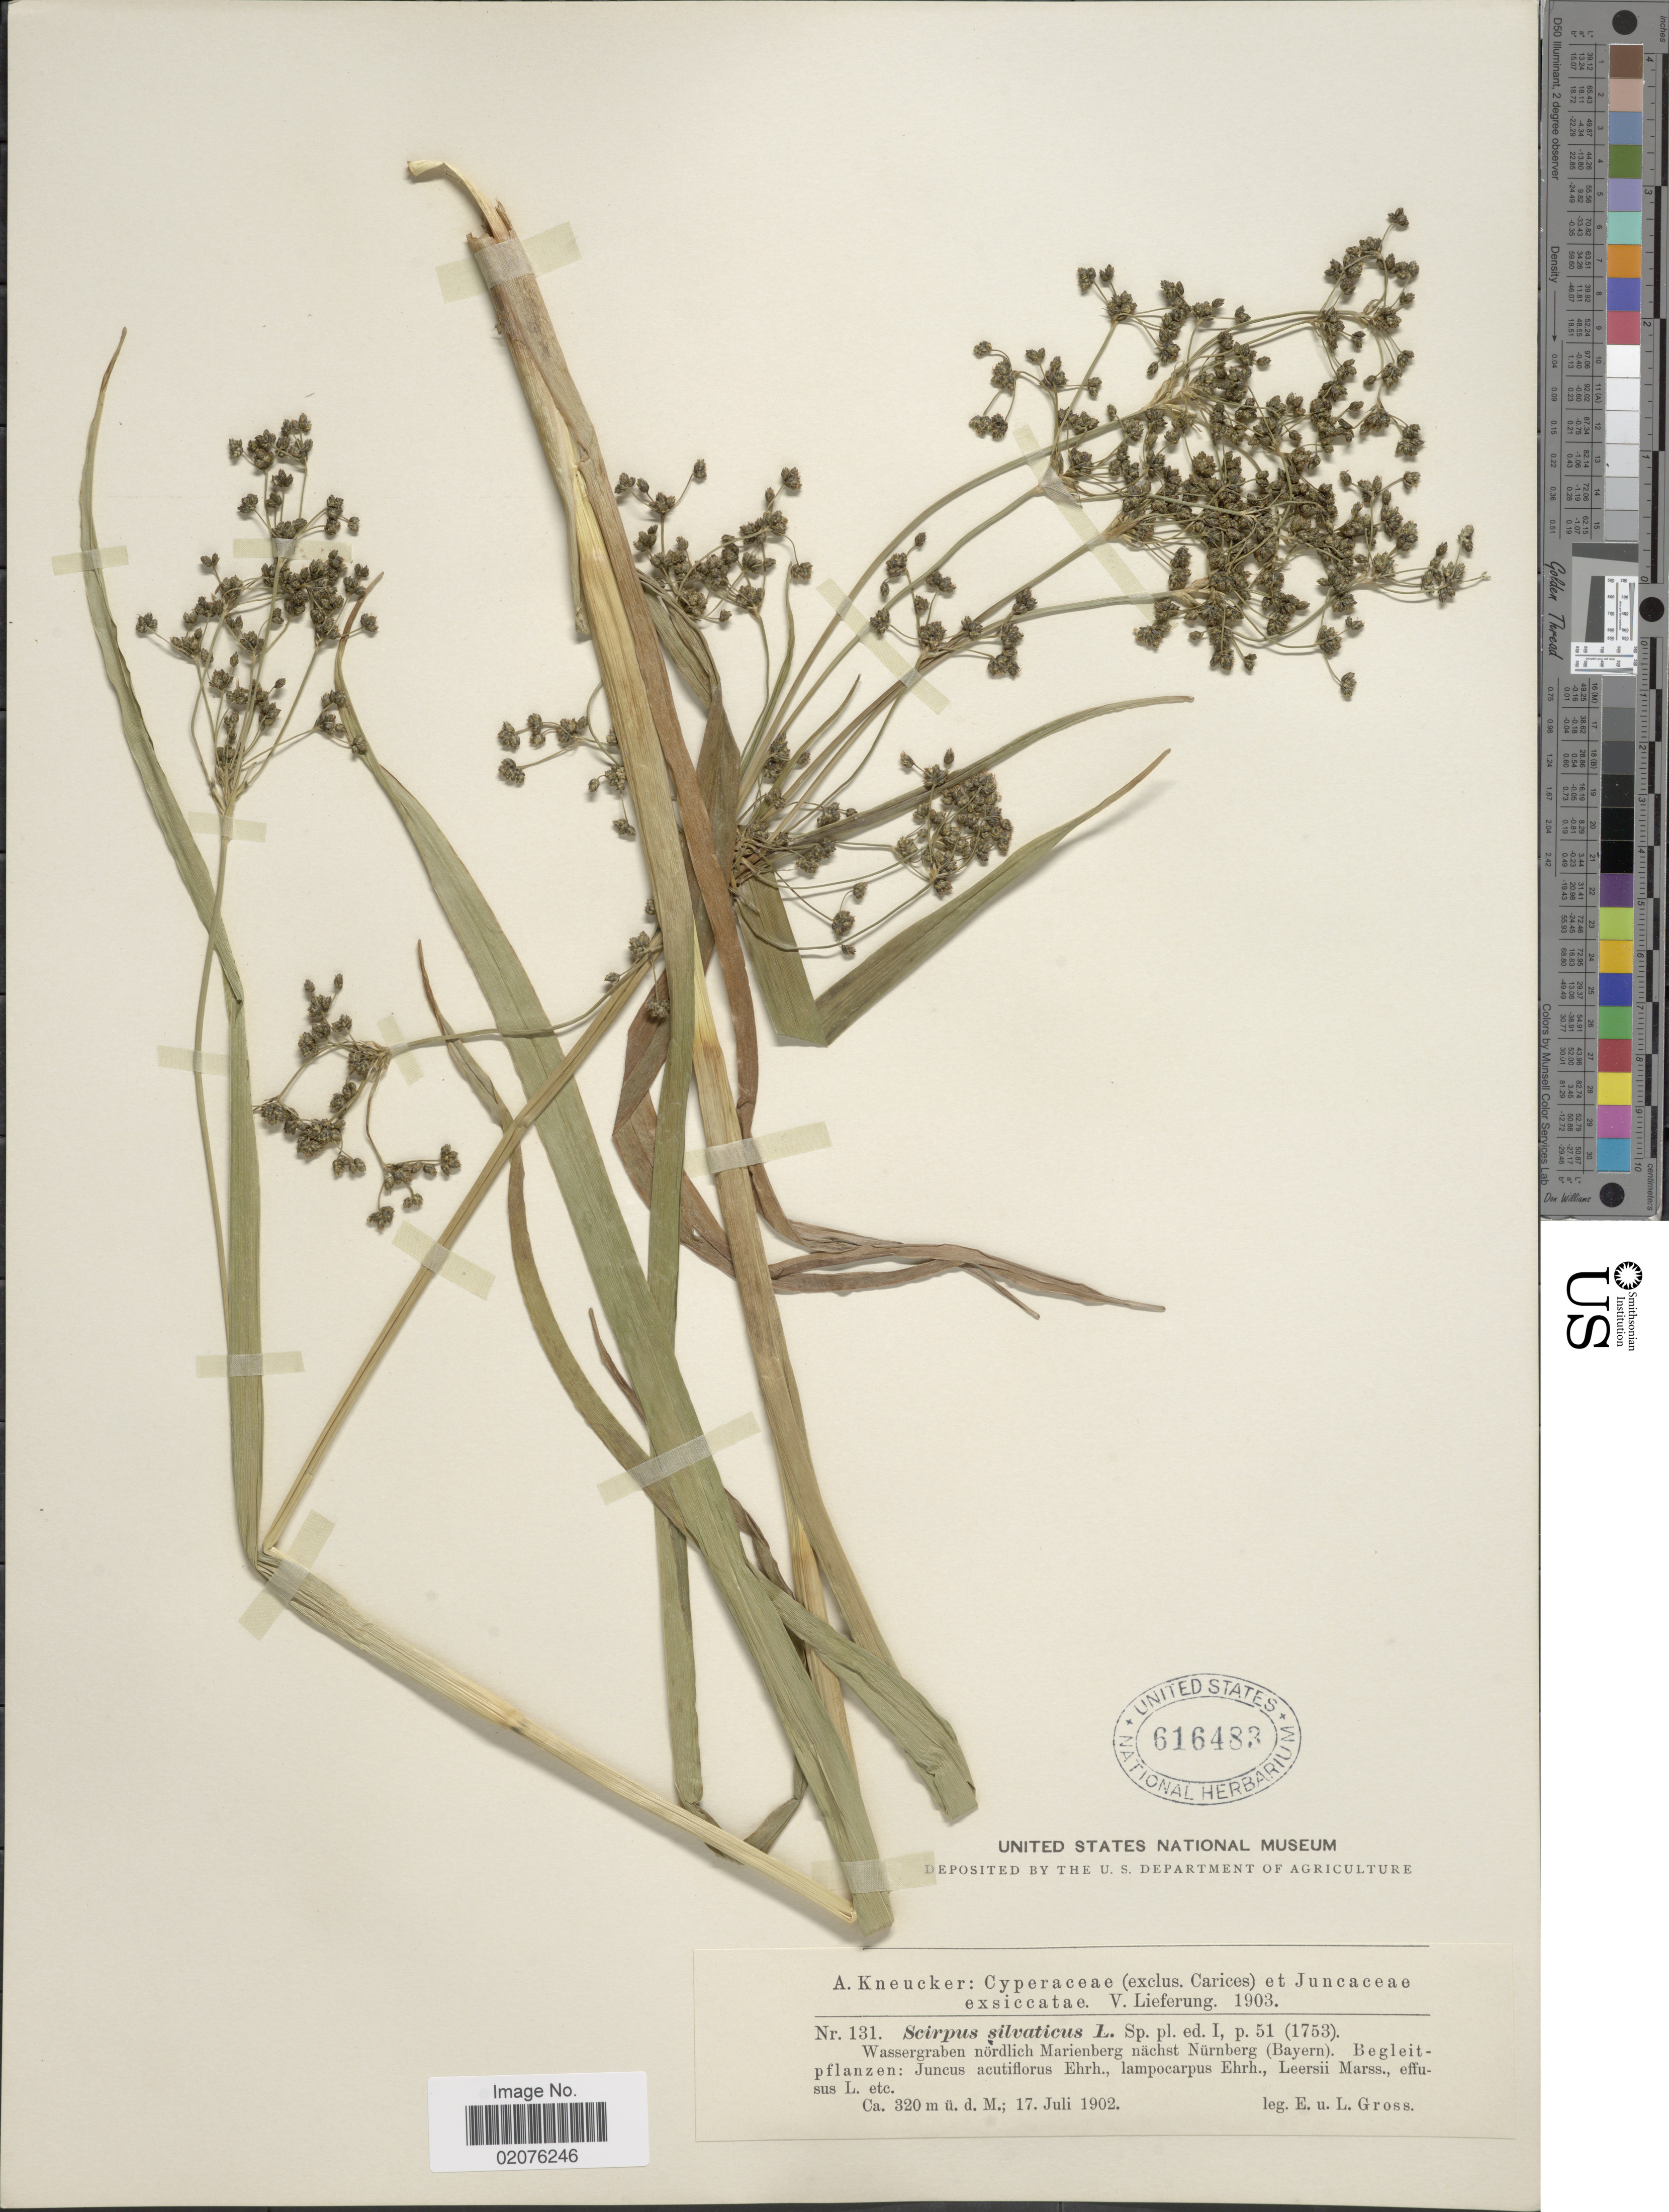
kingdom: Plantae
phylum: Tracheophyta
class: Liliopsida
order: Poales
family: Cyperaceae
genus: Scirpus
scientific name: Scirpus sylvaticus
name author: L.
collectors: E. A. Gross & L. Gross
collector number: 131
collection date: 1902-07-17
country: Germany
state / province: Bayern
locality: Wassrgraben nordlich Marienberg nachst Nurnberg (Bayern)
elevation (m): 320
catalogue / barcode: US 616483